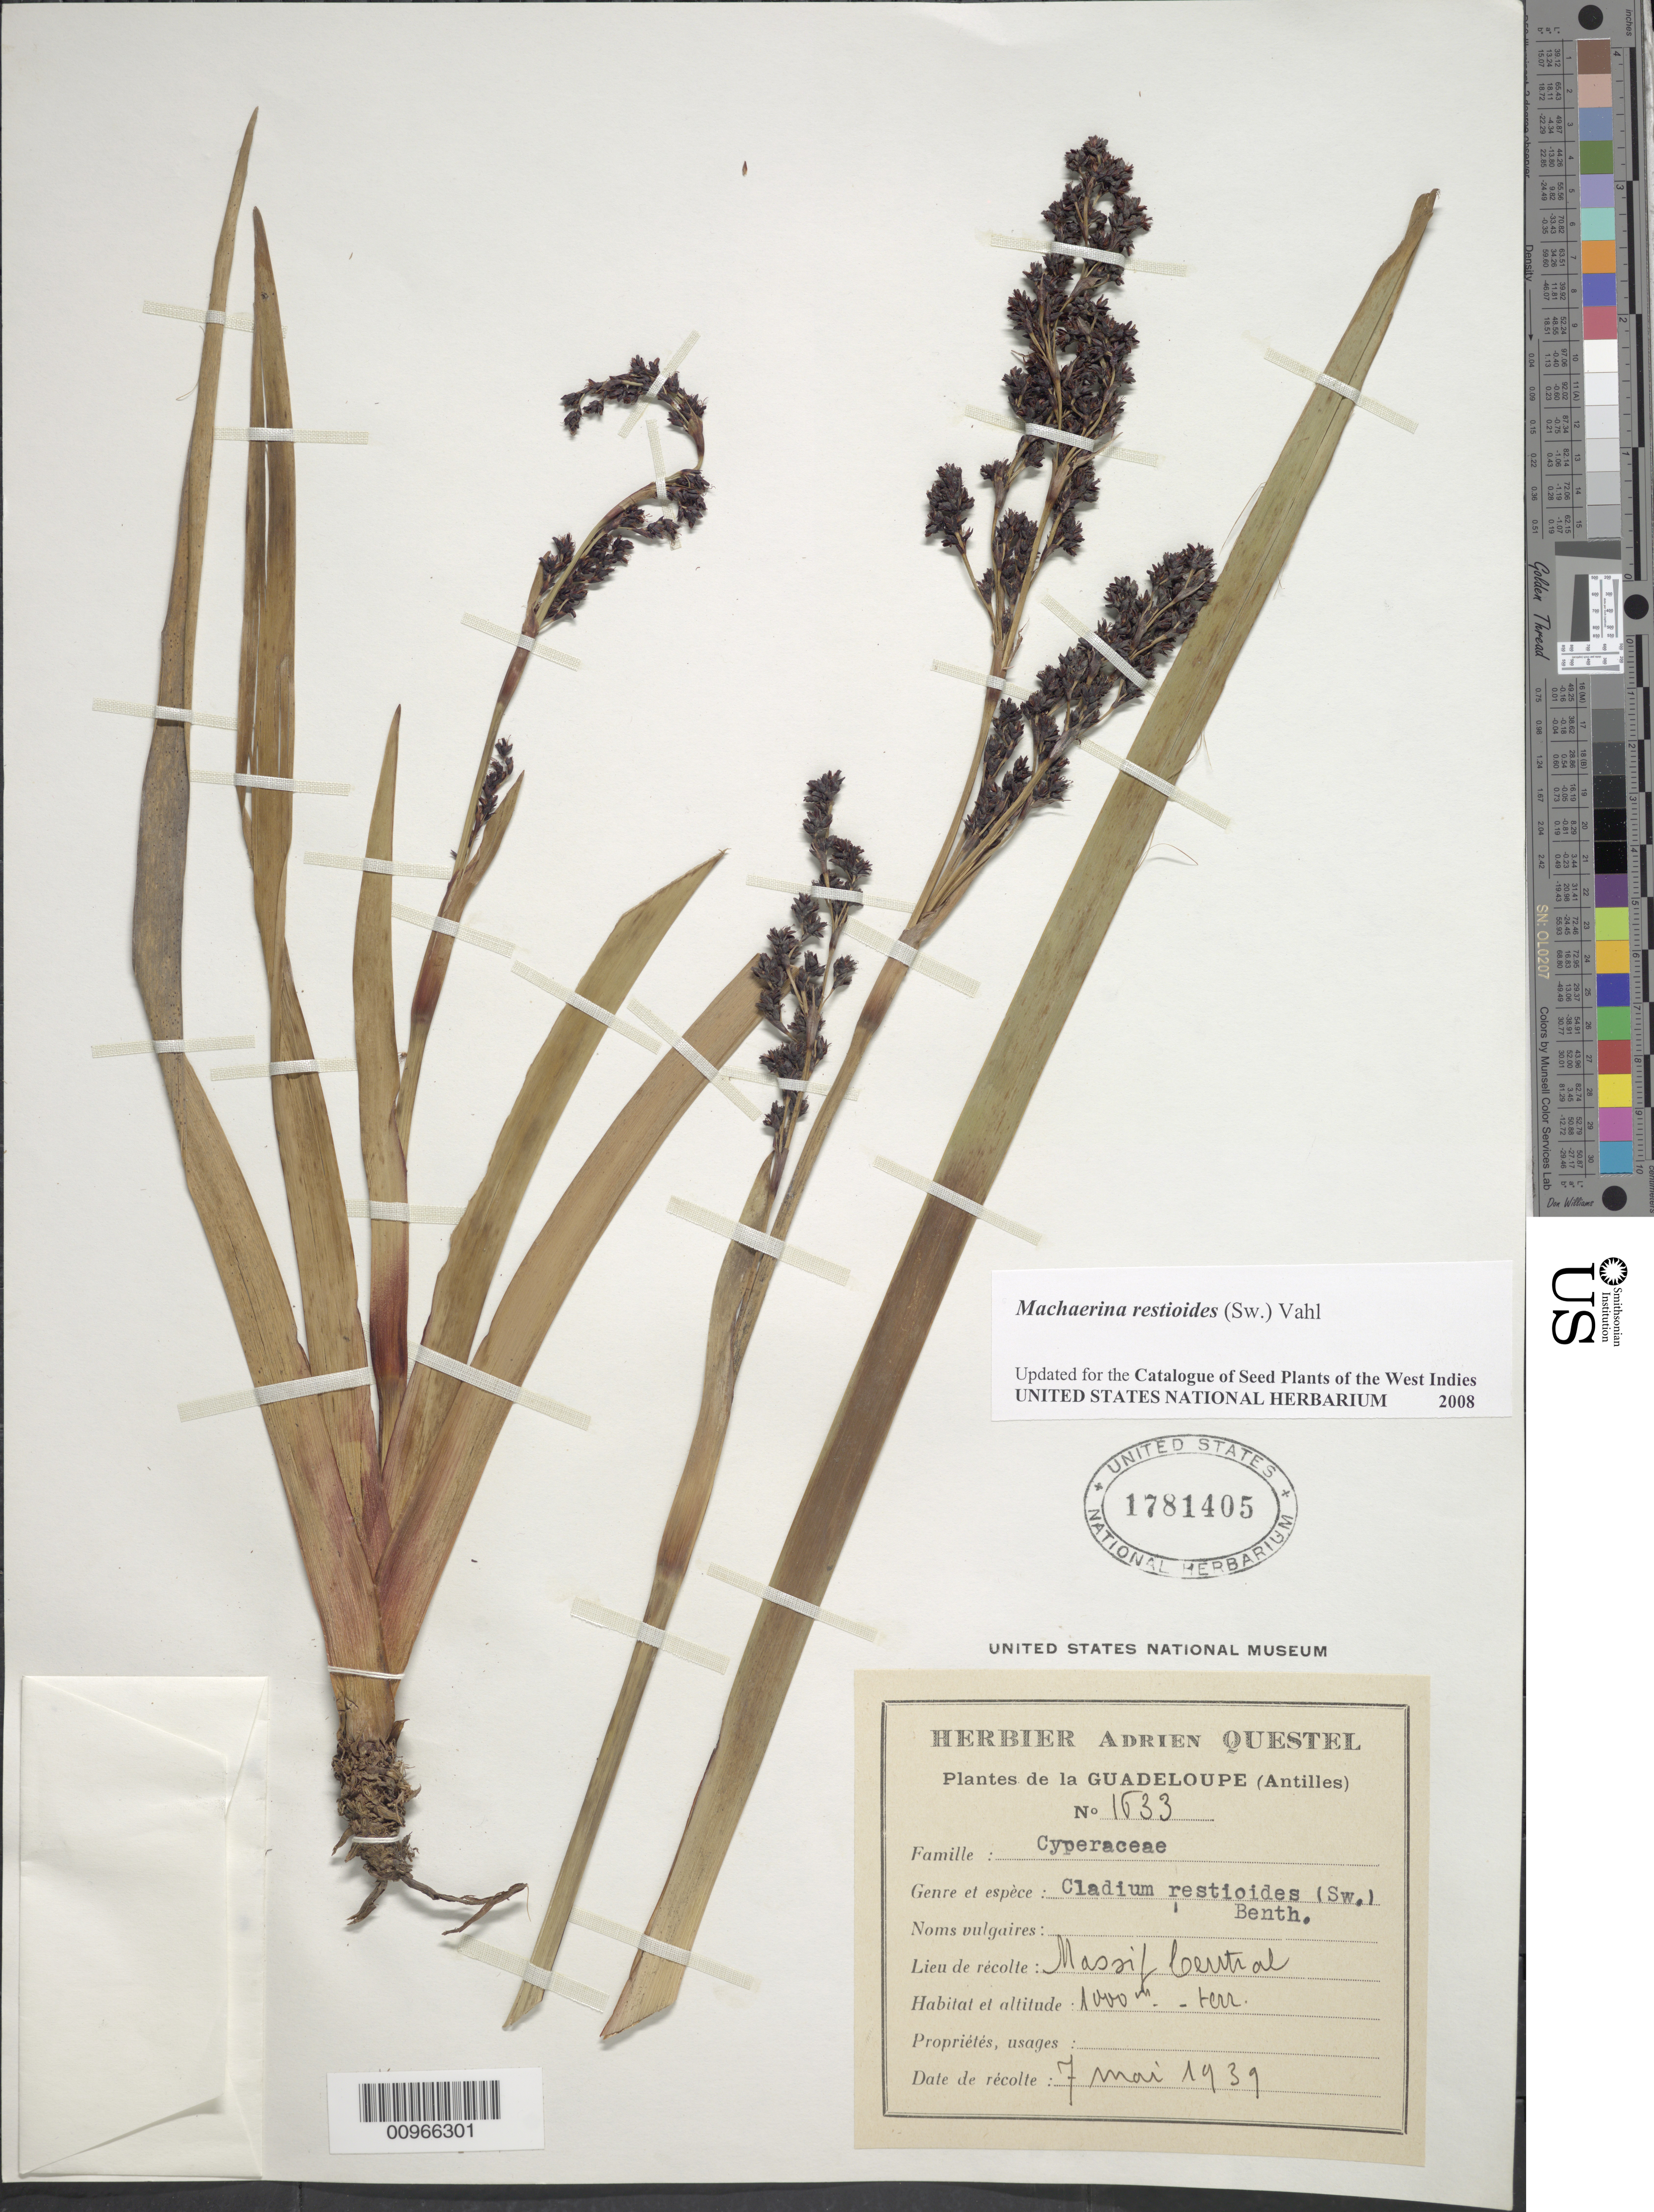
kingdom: Plantae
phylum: Tracheophyta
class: Liliopsida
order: Poales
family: Cyperaceae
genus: Machaerina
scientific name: Machaerina restioides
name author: (Sw.) Vahl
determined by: Strong, M. T., (US), Smithsonian Institution - National Museum of Natural History (UNITED STATES)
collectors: A. Questel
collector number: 1633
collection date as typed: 07 May 1939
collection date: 1939-05-07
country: Guadeloupe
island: Basse Terre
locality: Massif Central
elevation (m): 1000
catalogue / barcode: US 1781405